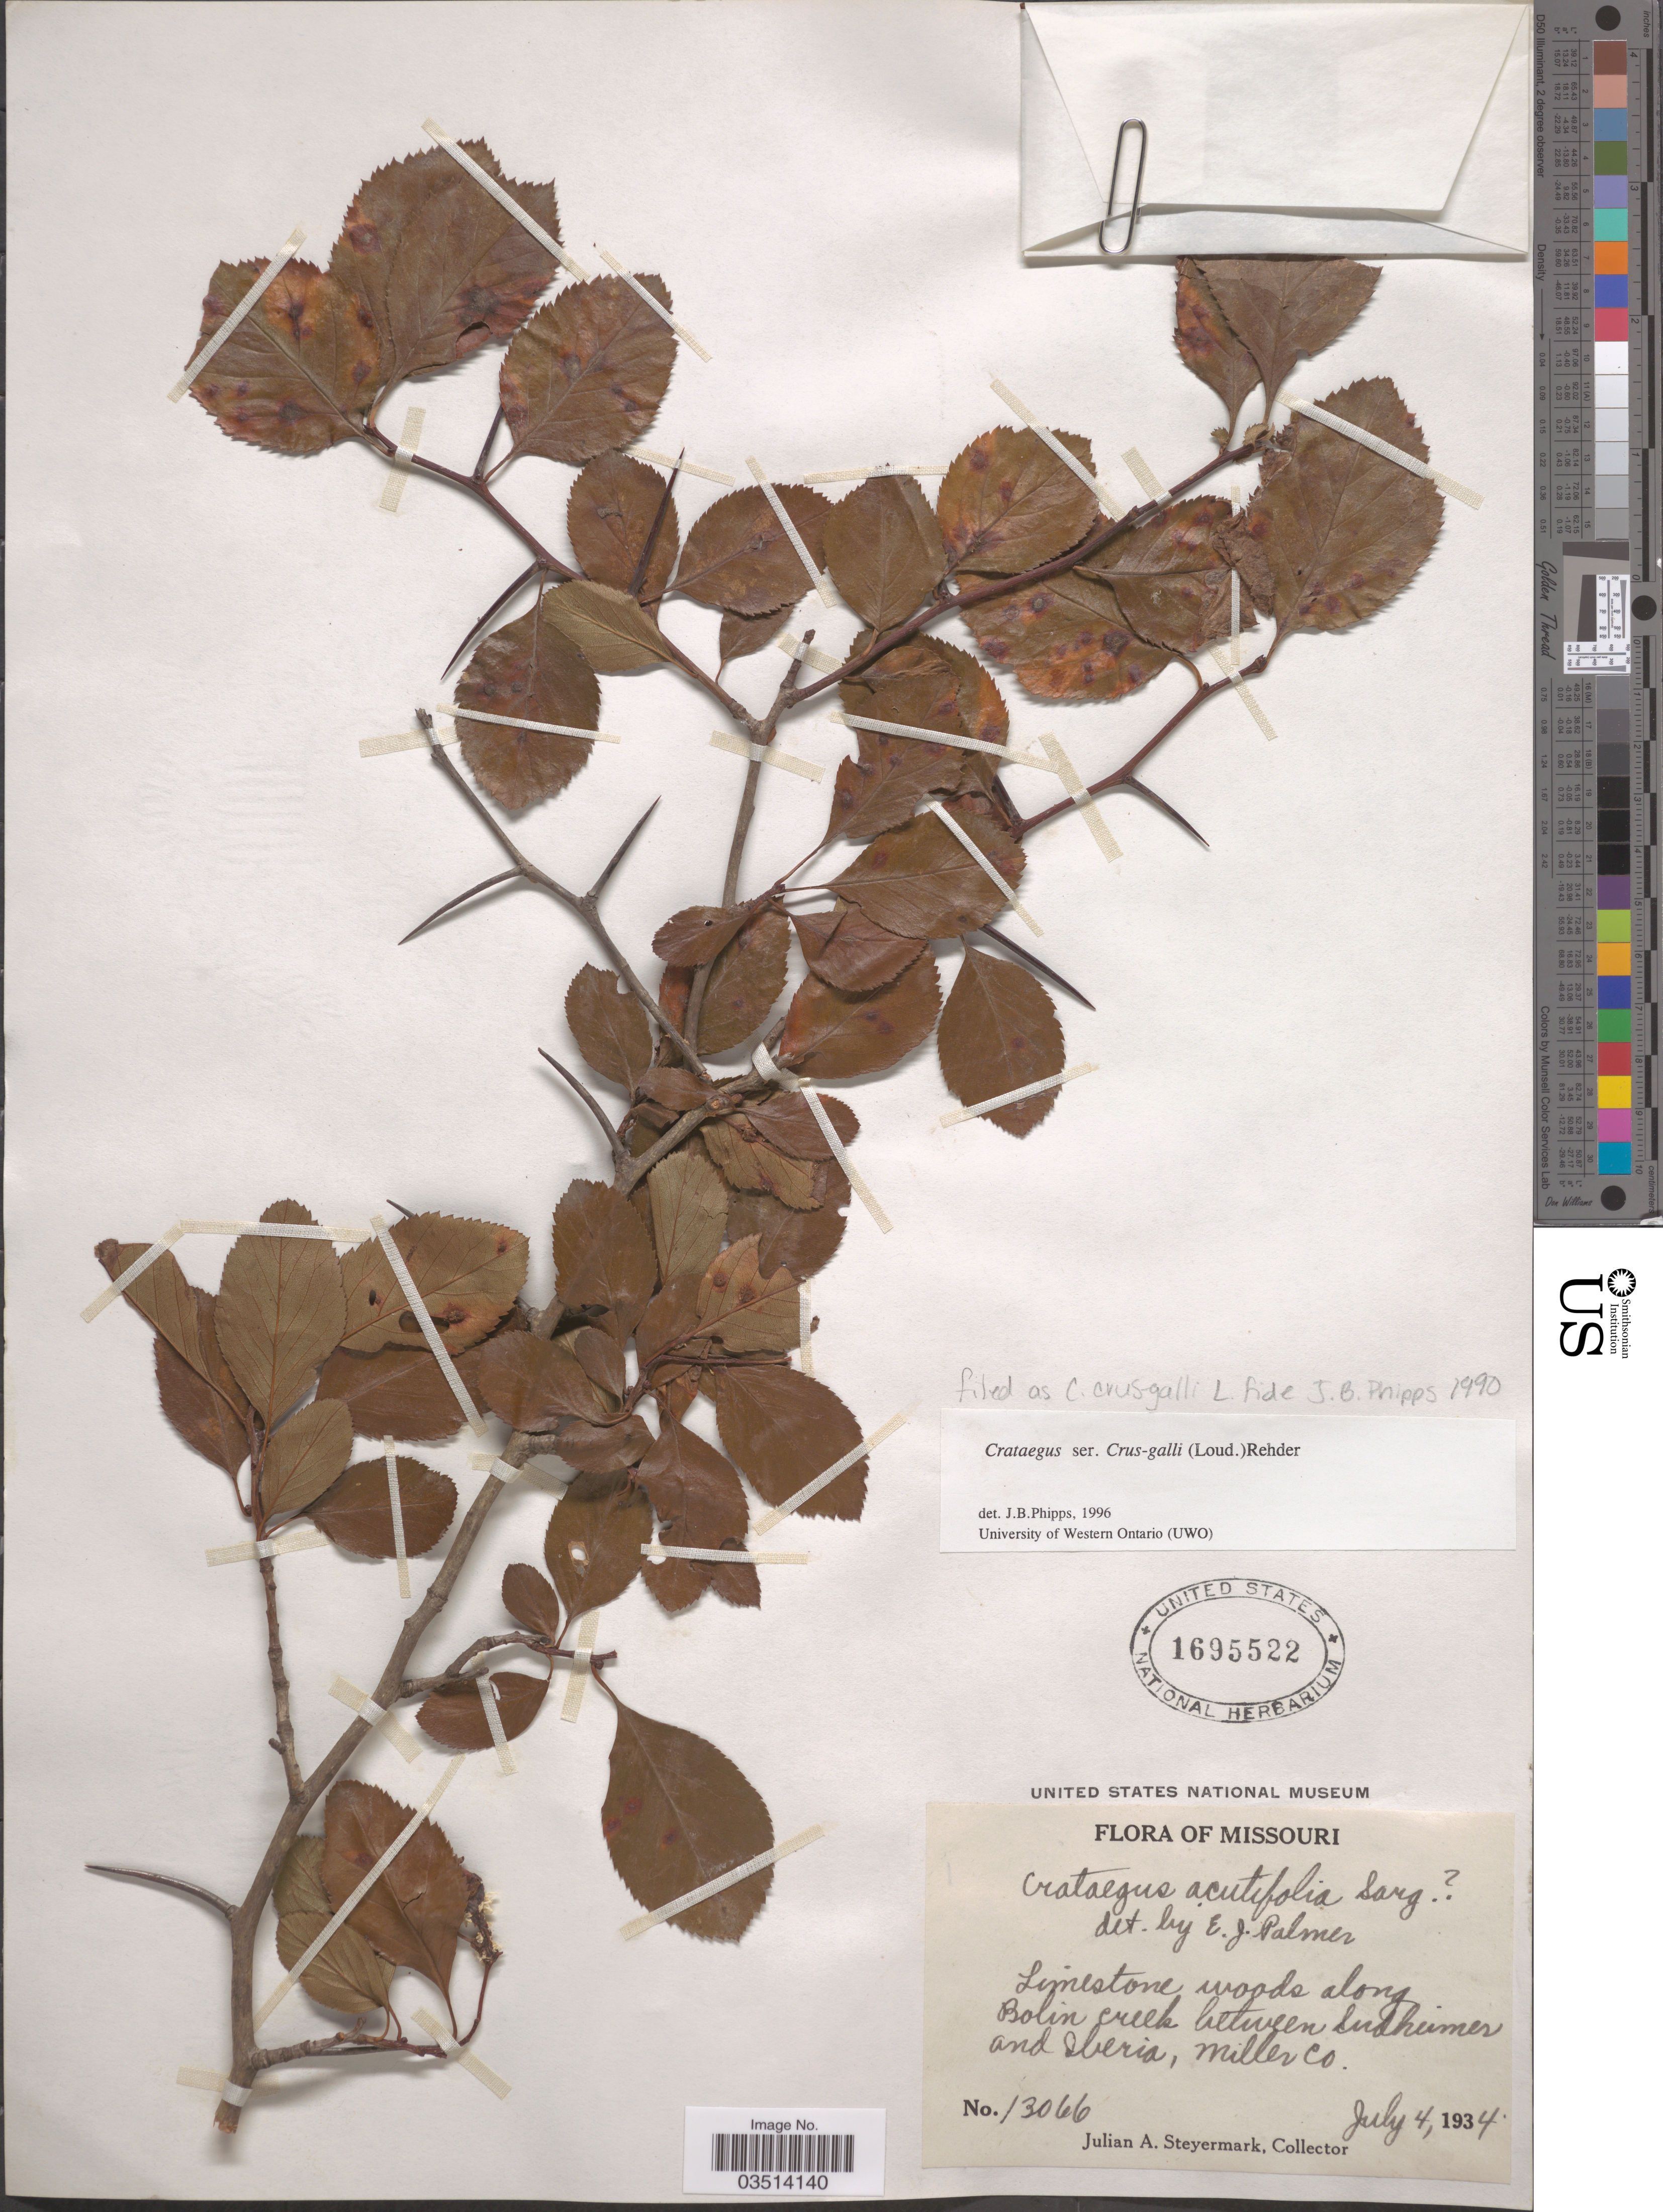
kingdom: Plantae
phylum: Tracheophyta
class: Magnoliopsida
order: Rosales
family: Rosaceae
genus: Crataegus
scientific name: Crataegus crus-galli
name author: L.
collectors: J. Steyermark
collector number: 13066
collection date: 1934-07-04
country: United States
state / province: Missouri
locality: Limestone woods along Bolin creek between Sudheimer and Iberia, Miller Co.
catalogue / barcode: US 1695522